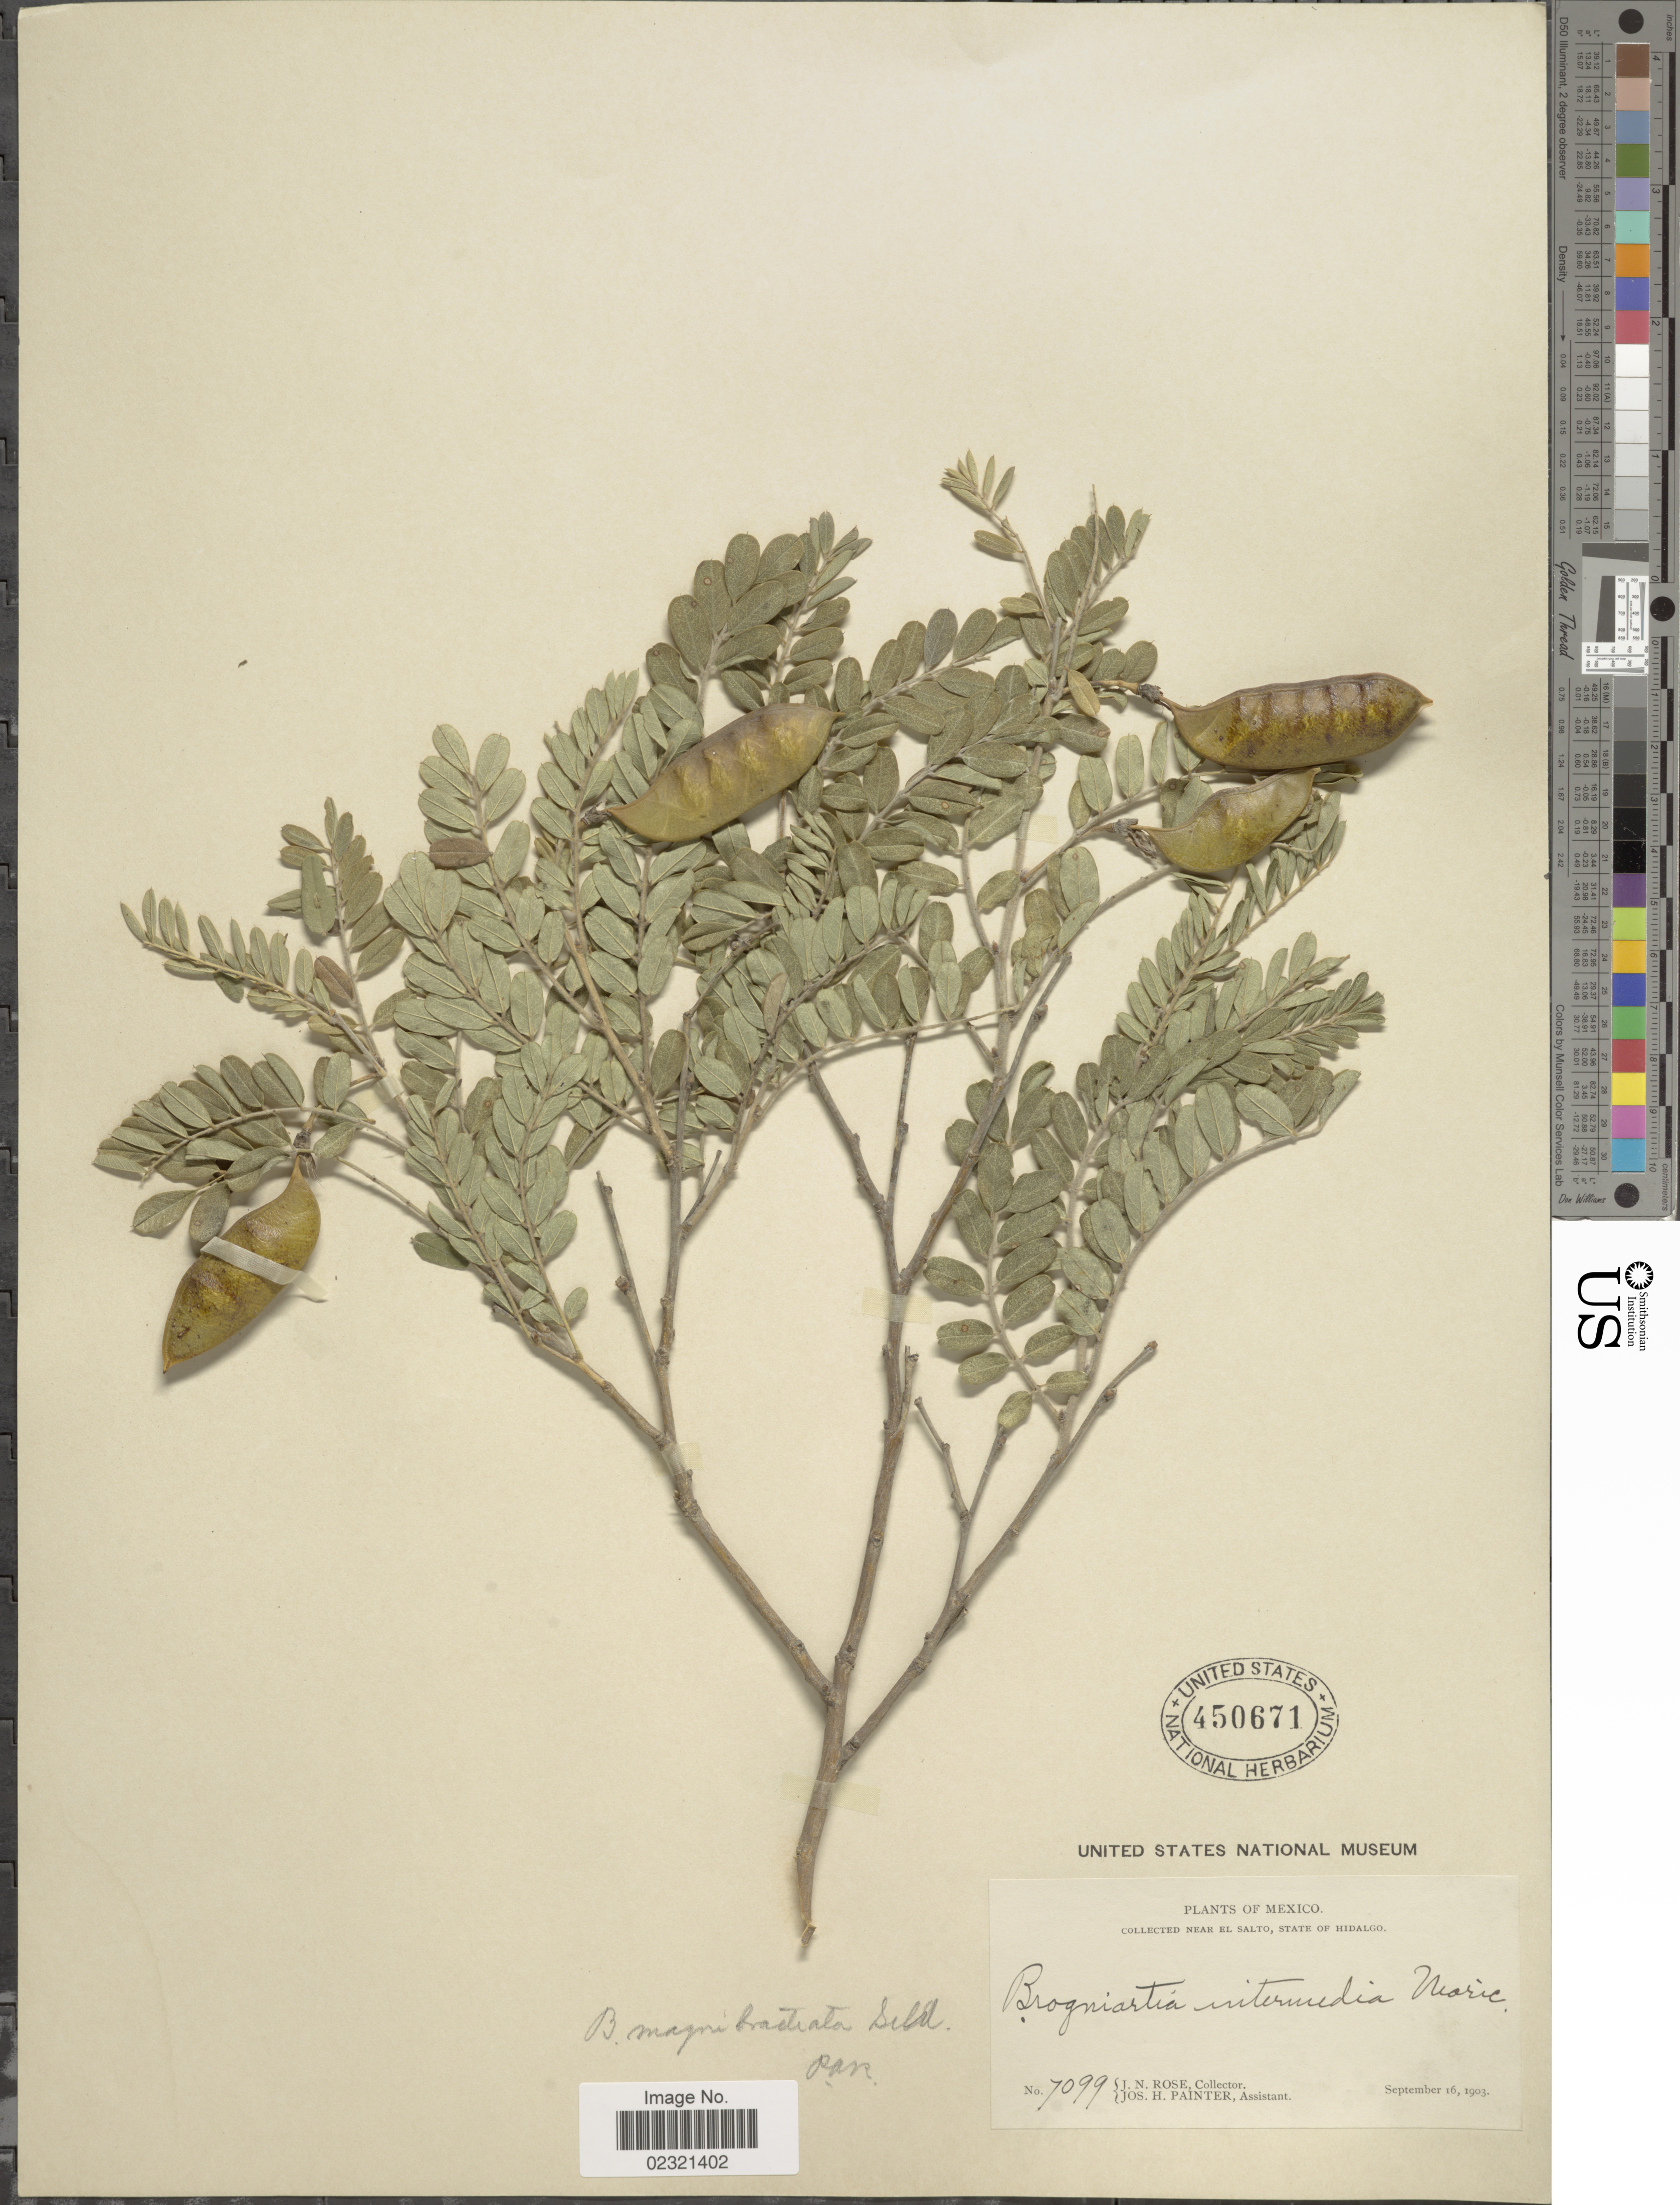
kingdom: Plantae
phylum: Tracheophyta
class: Magnoliopsida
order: Fabales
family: Fabaceae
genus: Brongniartia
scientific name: Brongniartia magnibracteata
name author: Schltdl.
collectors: J. N. Rose & J. H. Painter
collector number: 7099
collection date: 1903-09-16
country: Mexico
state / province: Hidalgo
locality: Near El Salto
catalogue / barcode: US 450671